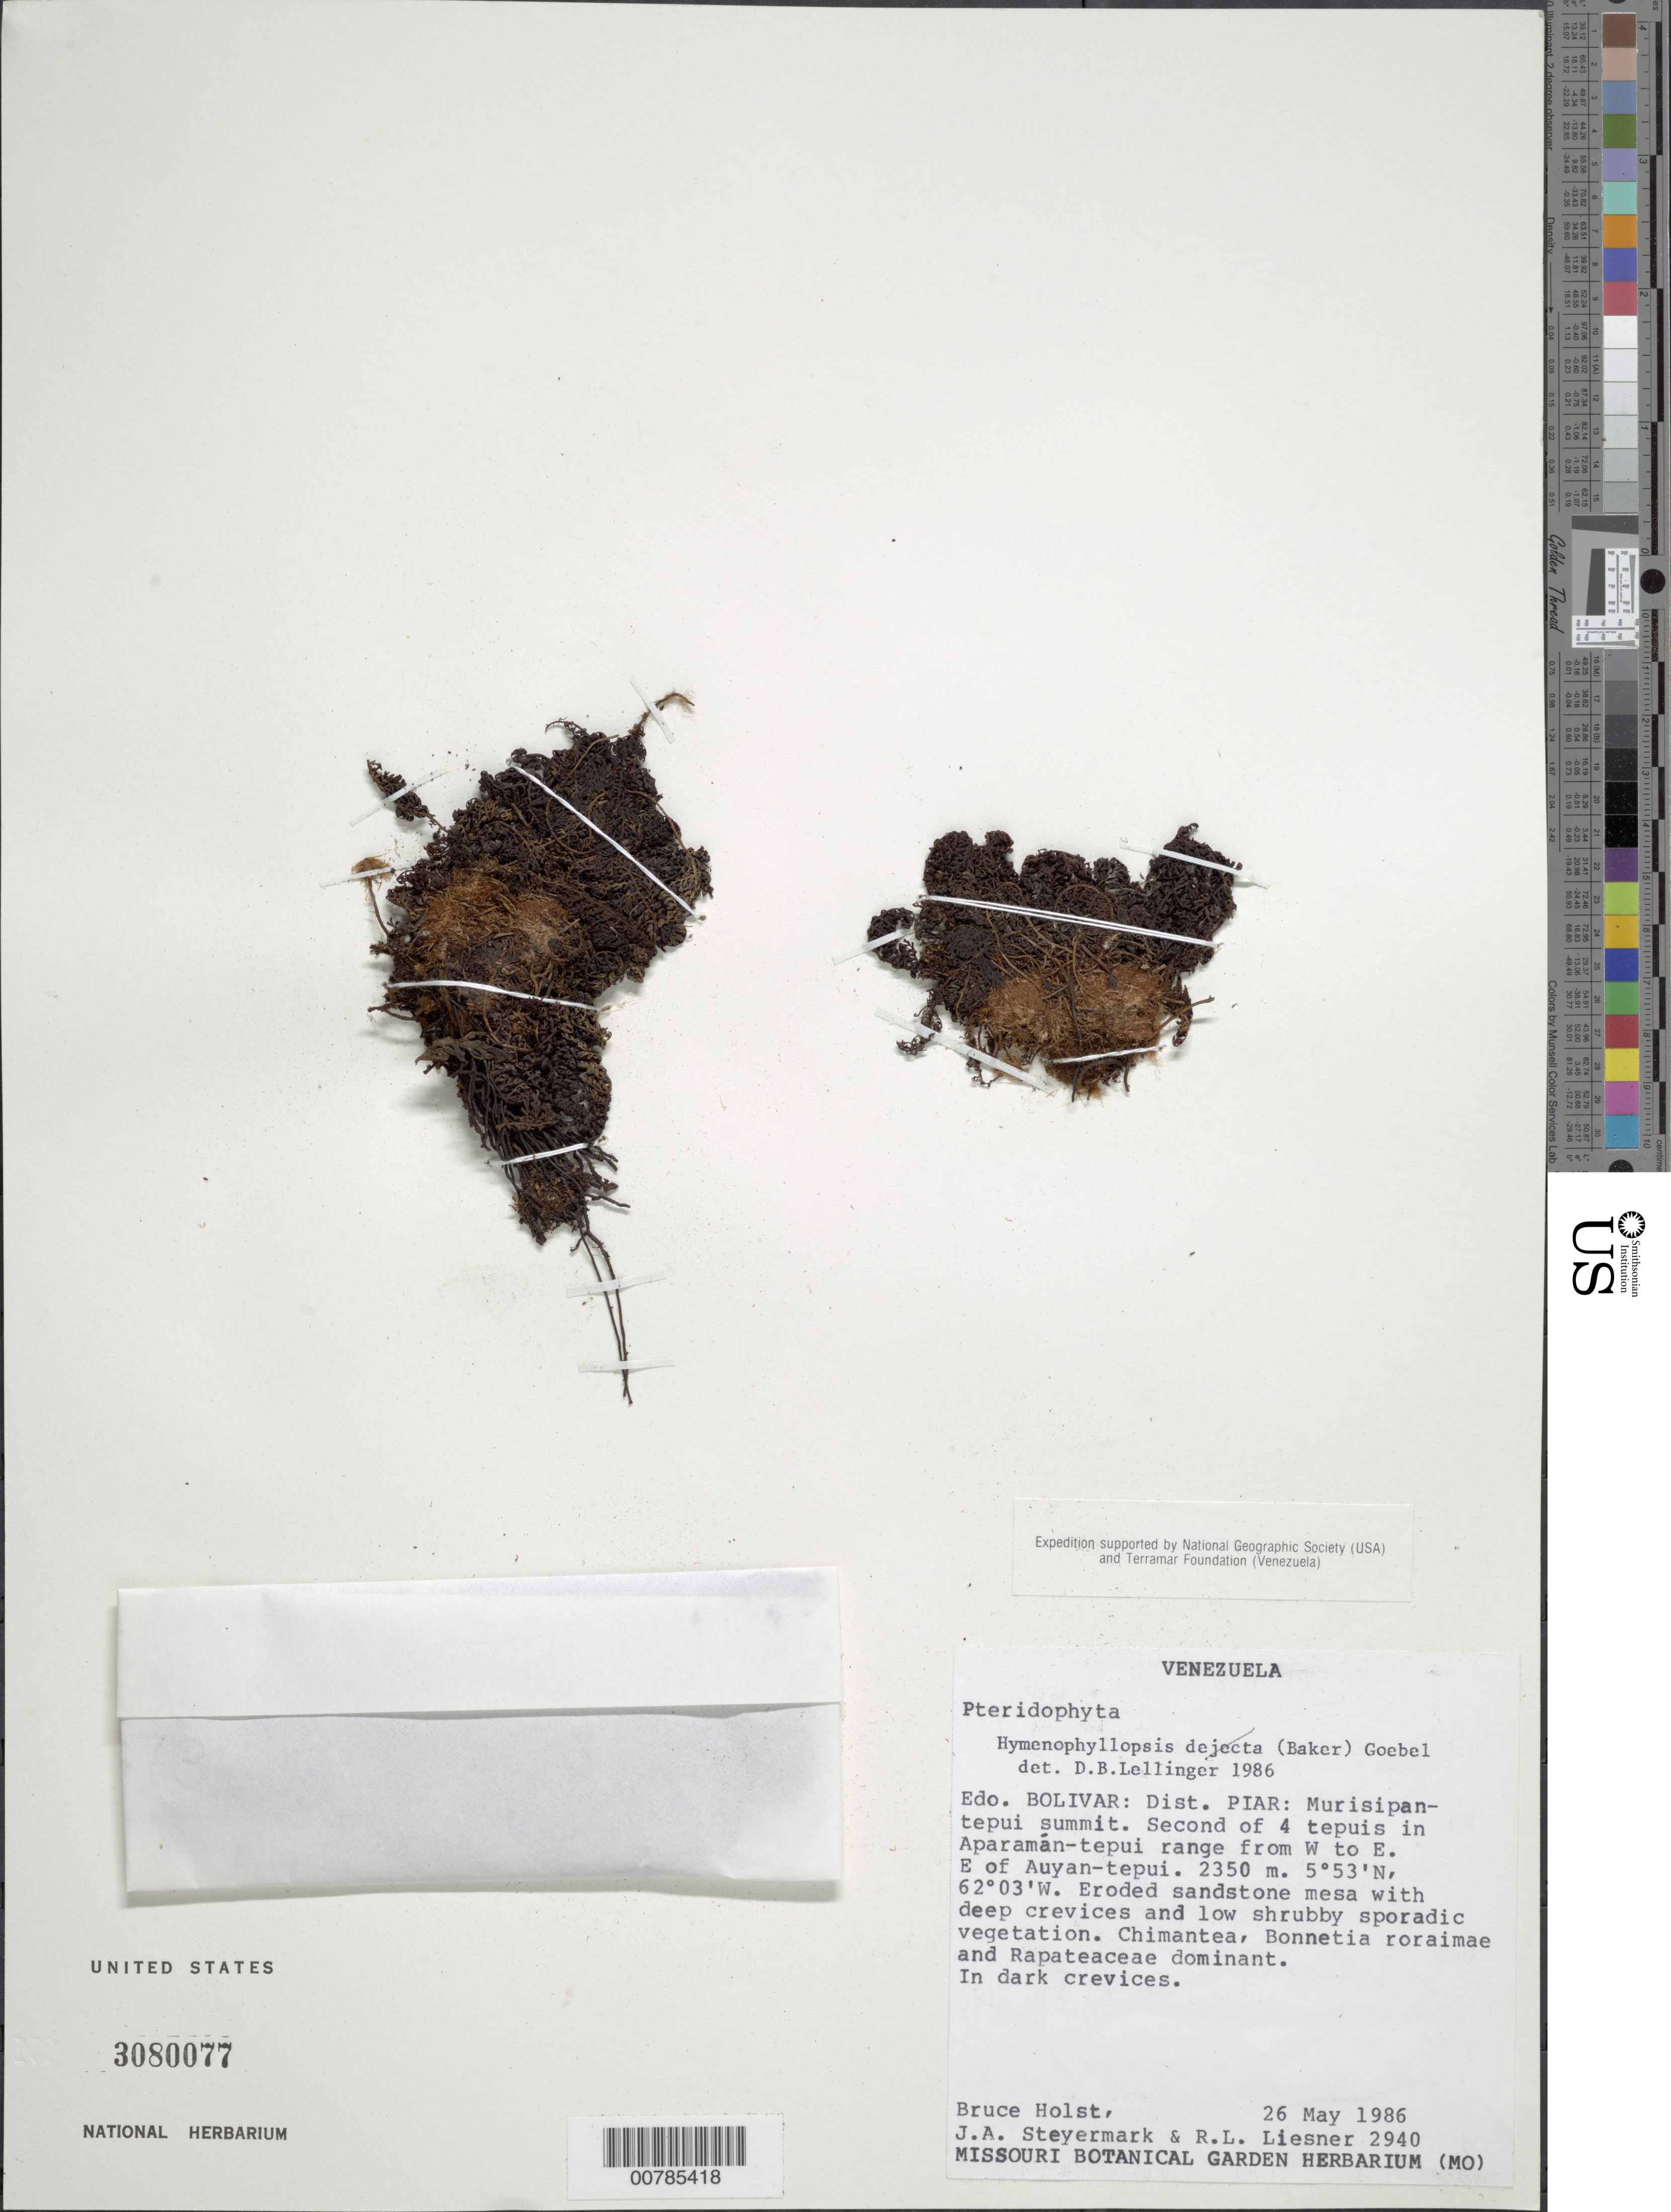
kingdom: Plantae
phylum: Tracheophyta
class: Polypodiopsida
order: Cyatheales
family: Cyatheaceae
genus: Cyathea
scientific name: Cyathea ctenitoides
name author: (Lellinger) Christenh.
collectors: B. Holst, J. Steyermark & R. L. Liesner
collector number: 2940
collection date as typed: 26-May-86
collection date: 1986-05-26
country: Venezuela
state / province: Bolívar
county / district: Piar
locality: Murisipan-tepuí summit. 2nd of 4 tepuís in Aparaman-tepuí range from W to E. East of Auyan-tepuí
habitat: Eroded sandstone mesa with deep crevices and low shrubby sporadic vegetation.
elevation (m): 2350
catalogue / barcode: US 3080077